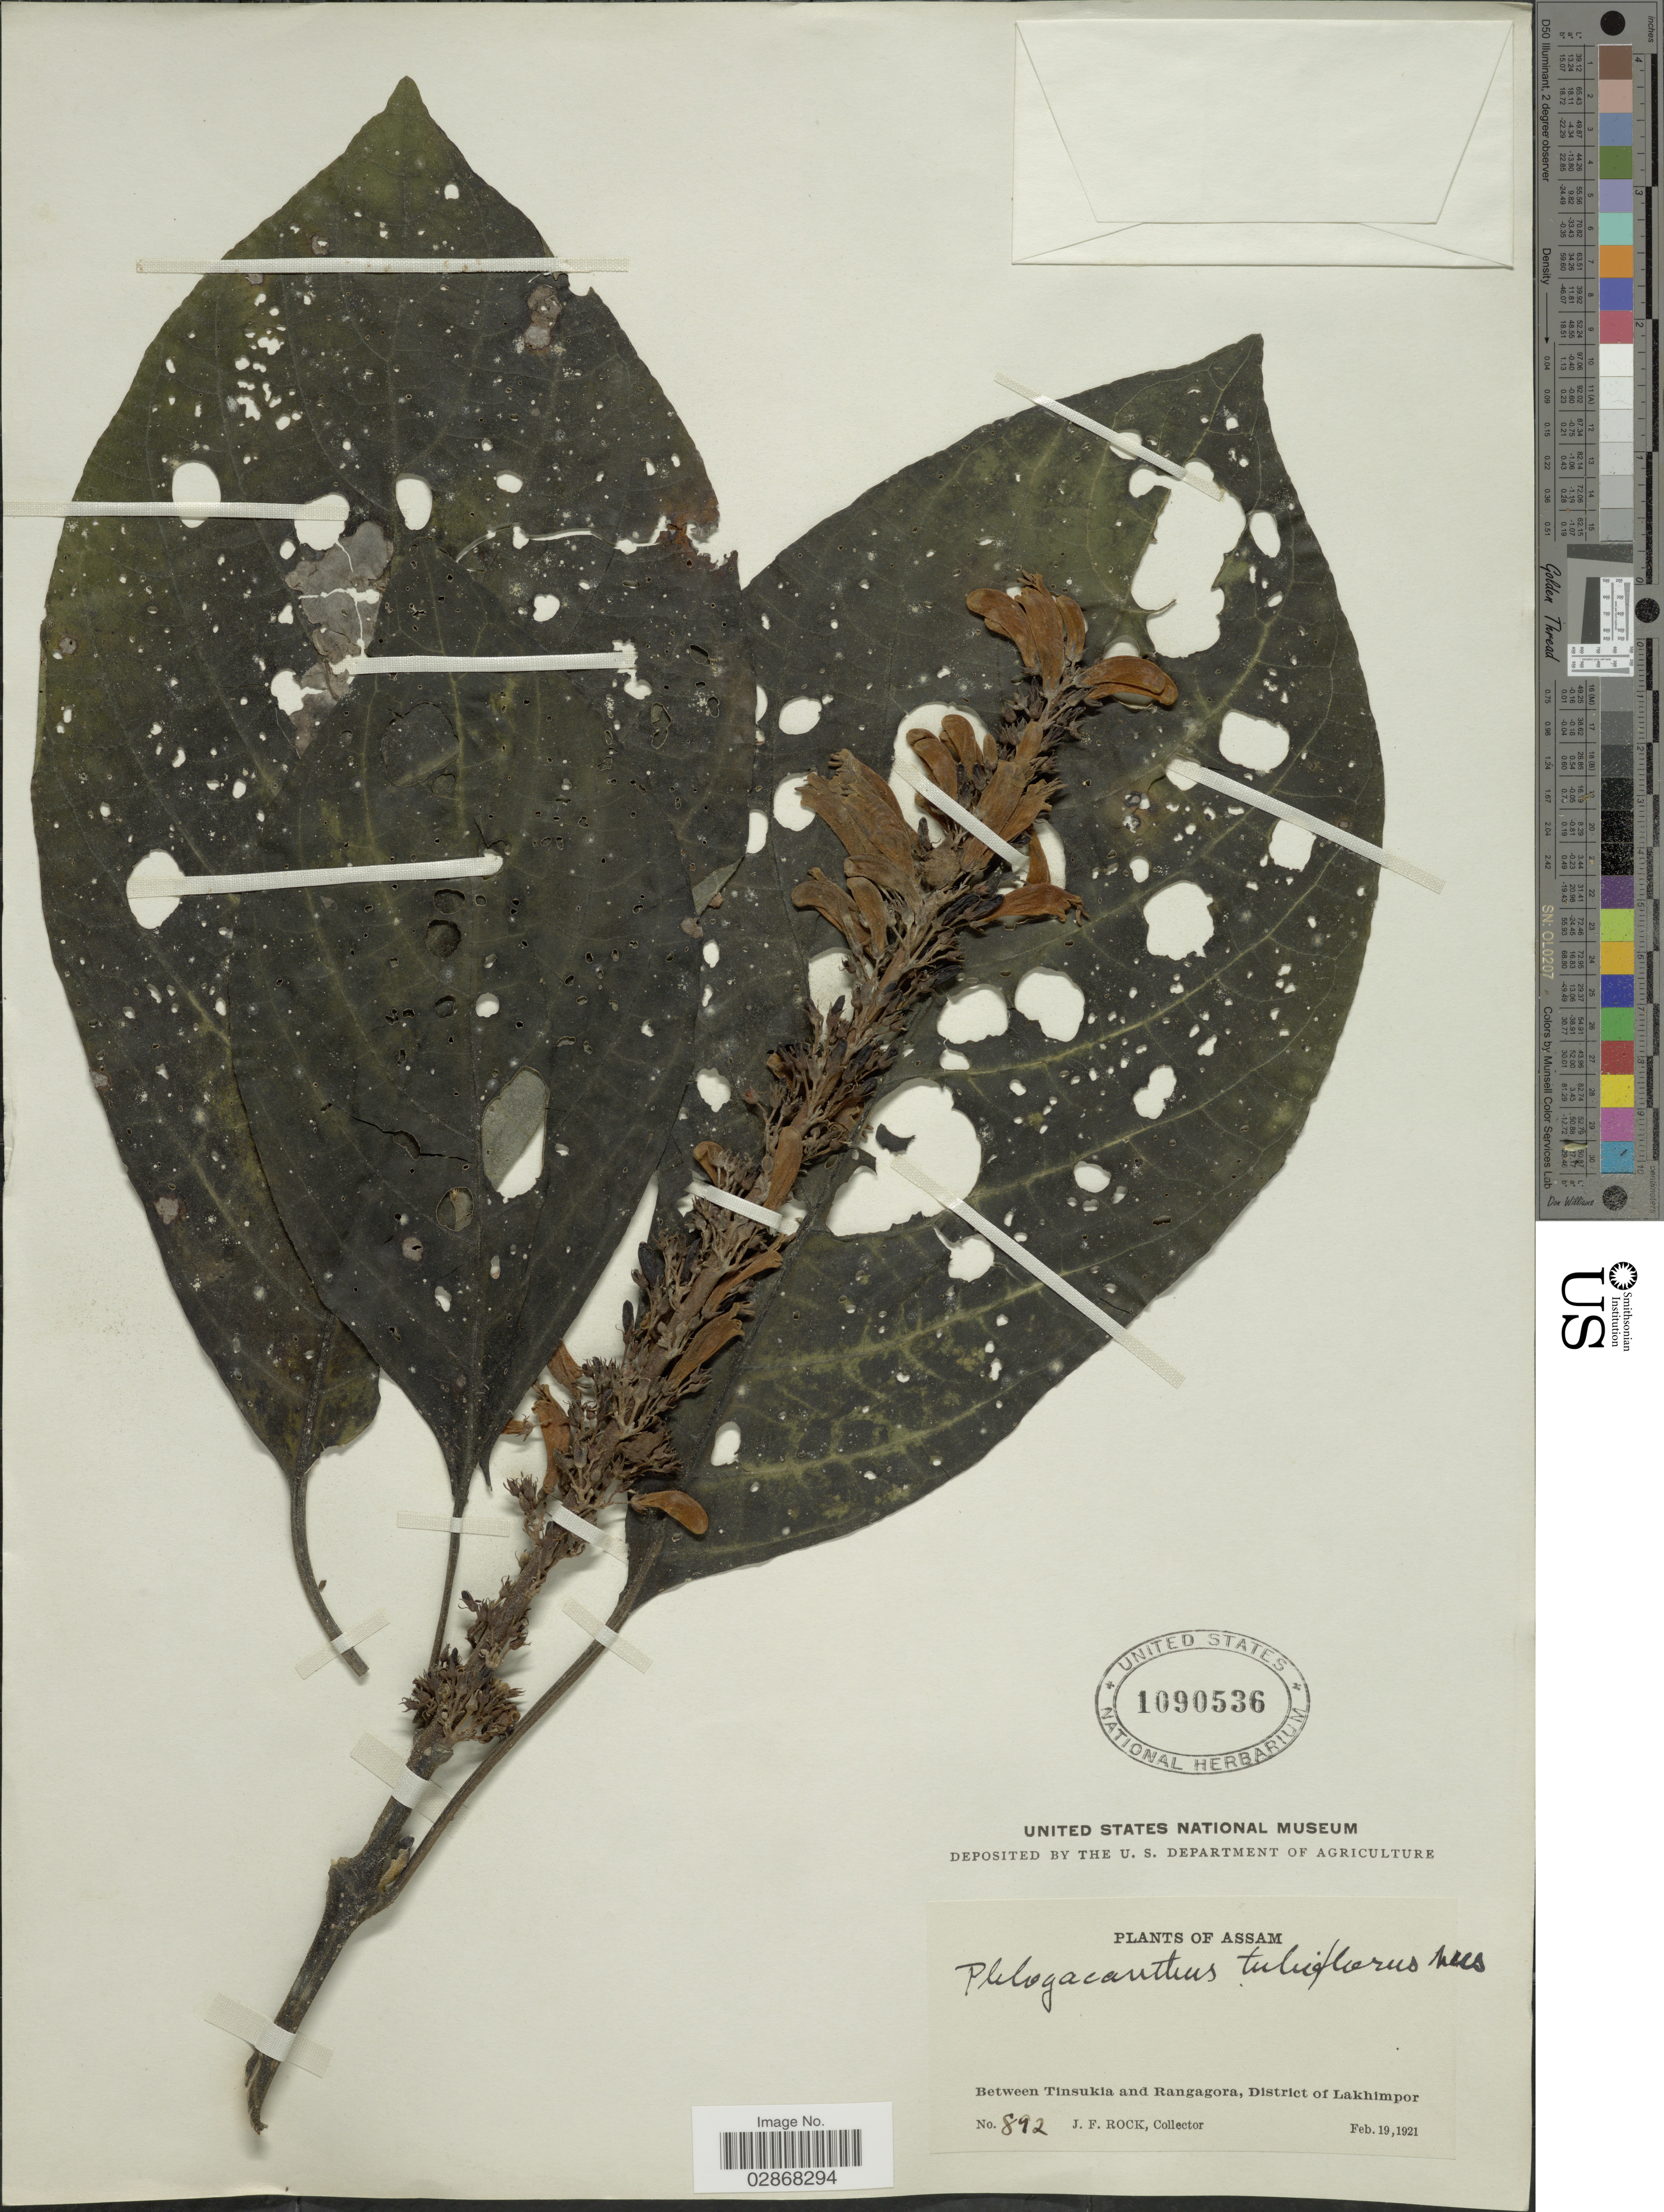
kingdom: Plantae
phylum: Tracheophyta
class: Magnoliopsida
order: Lamiales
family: Acanthaceae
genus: Phlogacanthus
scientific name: Phlogacanthus tubiflorus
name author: Nees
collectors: J. Rock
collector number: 892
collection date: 1921-02-19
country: India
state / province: Assam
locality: Between Tinsukia and Rangagora, District of Lakhimpor.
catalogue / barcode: US 1090536